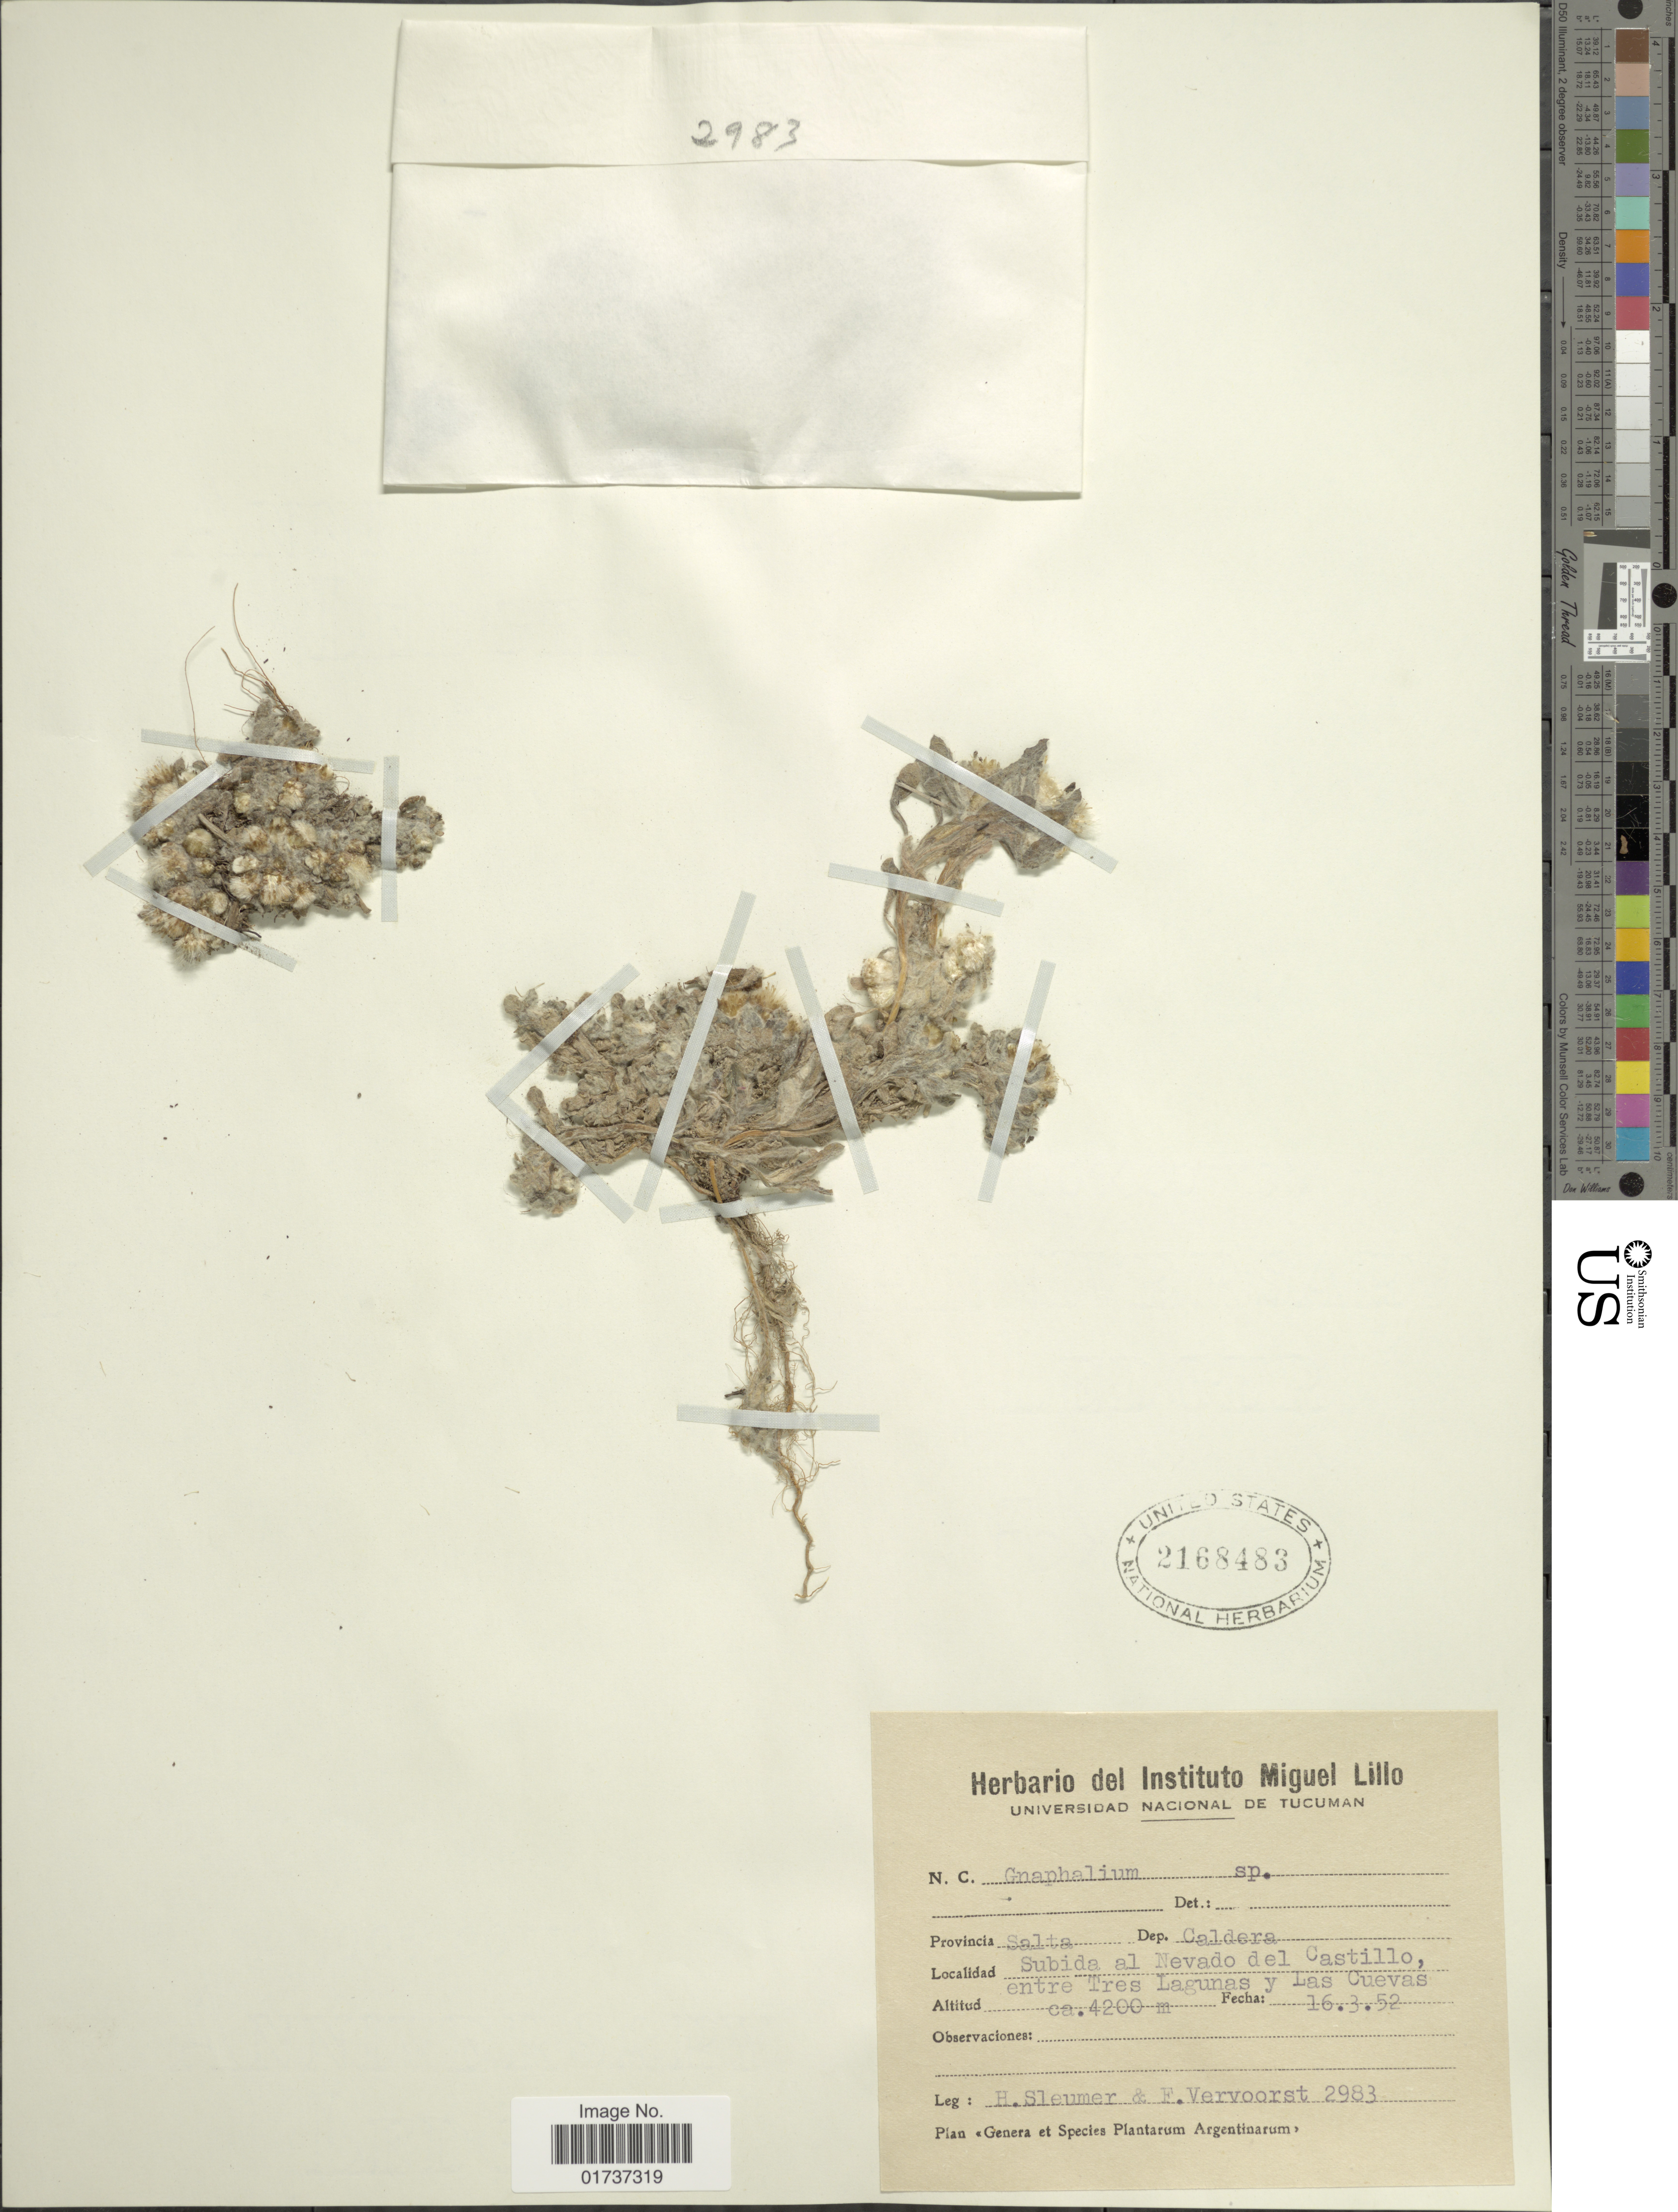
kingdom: Plantae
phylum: Tracheophyta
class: Magnoliopsida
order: Asterales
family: Asteraceae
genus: Gnaphalium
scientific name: Gnaphalium sp.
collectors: H. O. Sleumer & F. Vervoorst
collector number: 2983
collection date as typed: Transcribed d/m/y: 16/3/52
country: Argentina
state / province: Salta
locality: Dep. Caldera, Subida al Nevado del Castillo, entre Tres Lagunas y Las Cuevas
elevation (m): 4200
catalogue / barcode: US 2168483